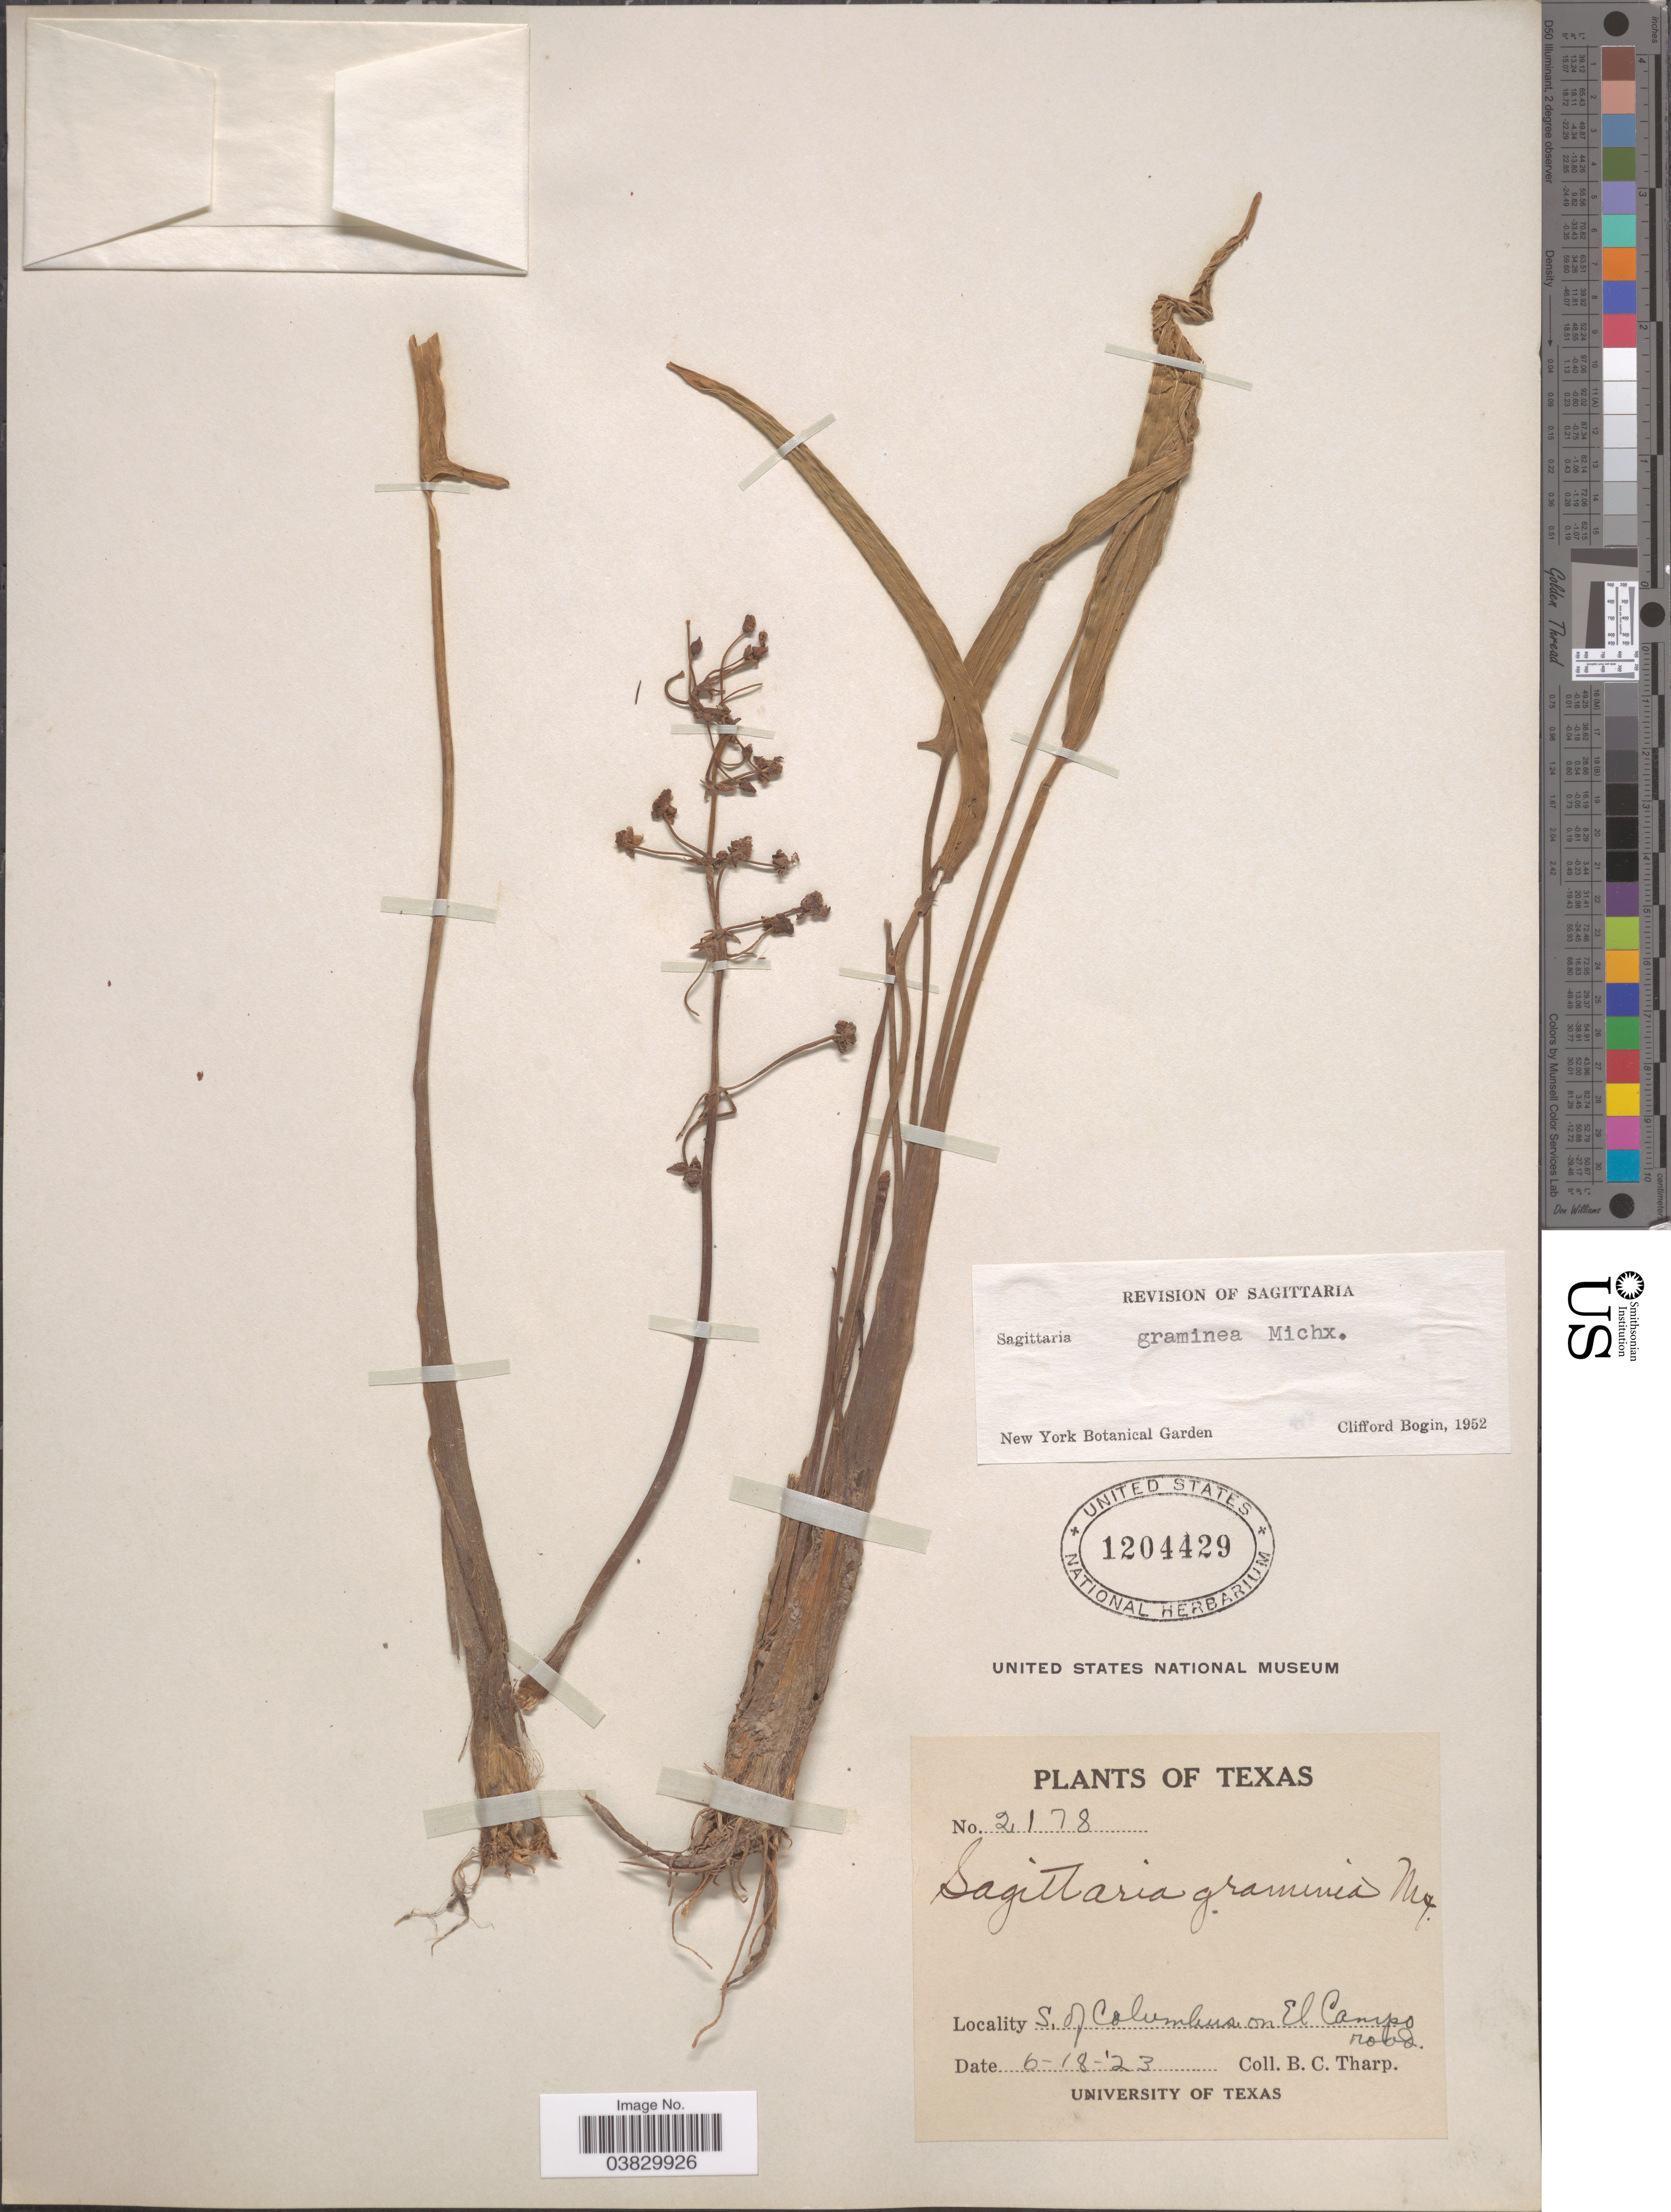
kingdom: Plantae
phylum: Tracheophyta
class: Liliopsida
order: Alismatales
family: Alismataceae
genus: Sagittaria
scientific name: Sagittaria graminea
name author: Michx.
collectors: B. C. Tharp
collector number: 2178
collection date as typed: Transcribed d/m/y: 18/6/23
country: United States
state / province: Texas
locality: S. of Columbus on El Camp road.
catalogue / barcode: US 1204429